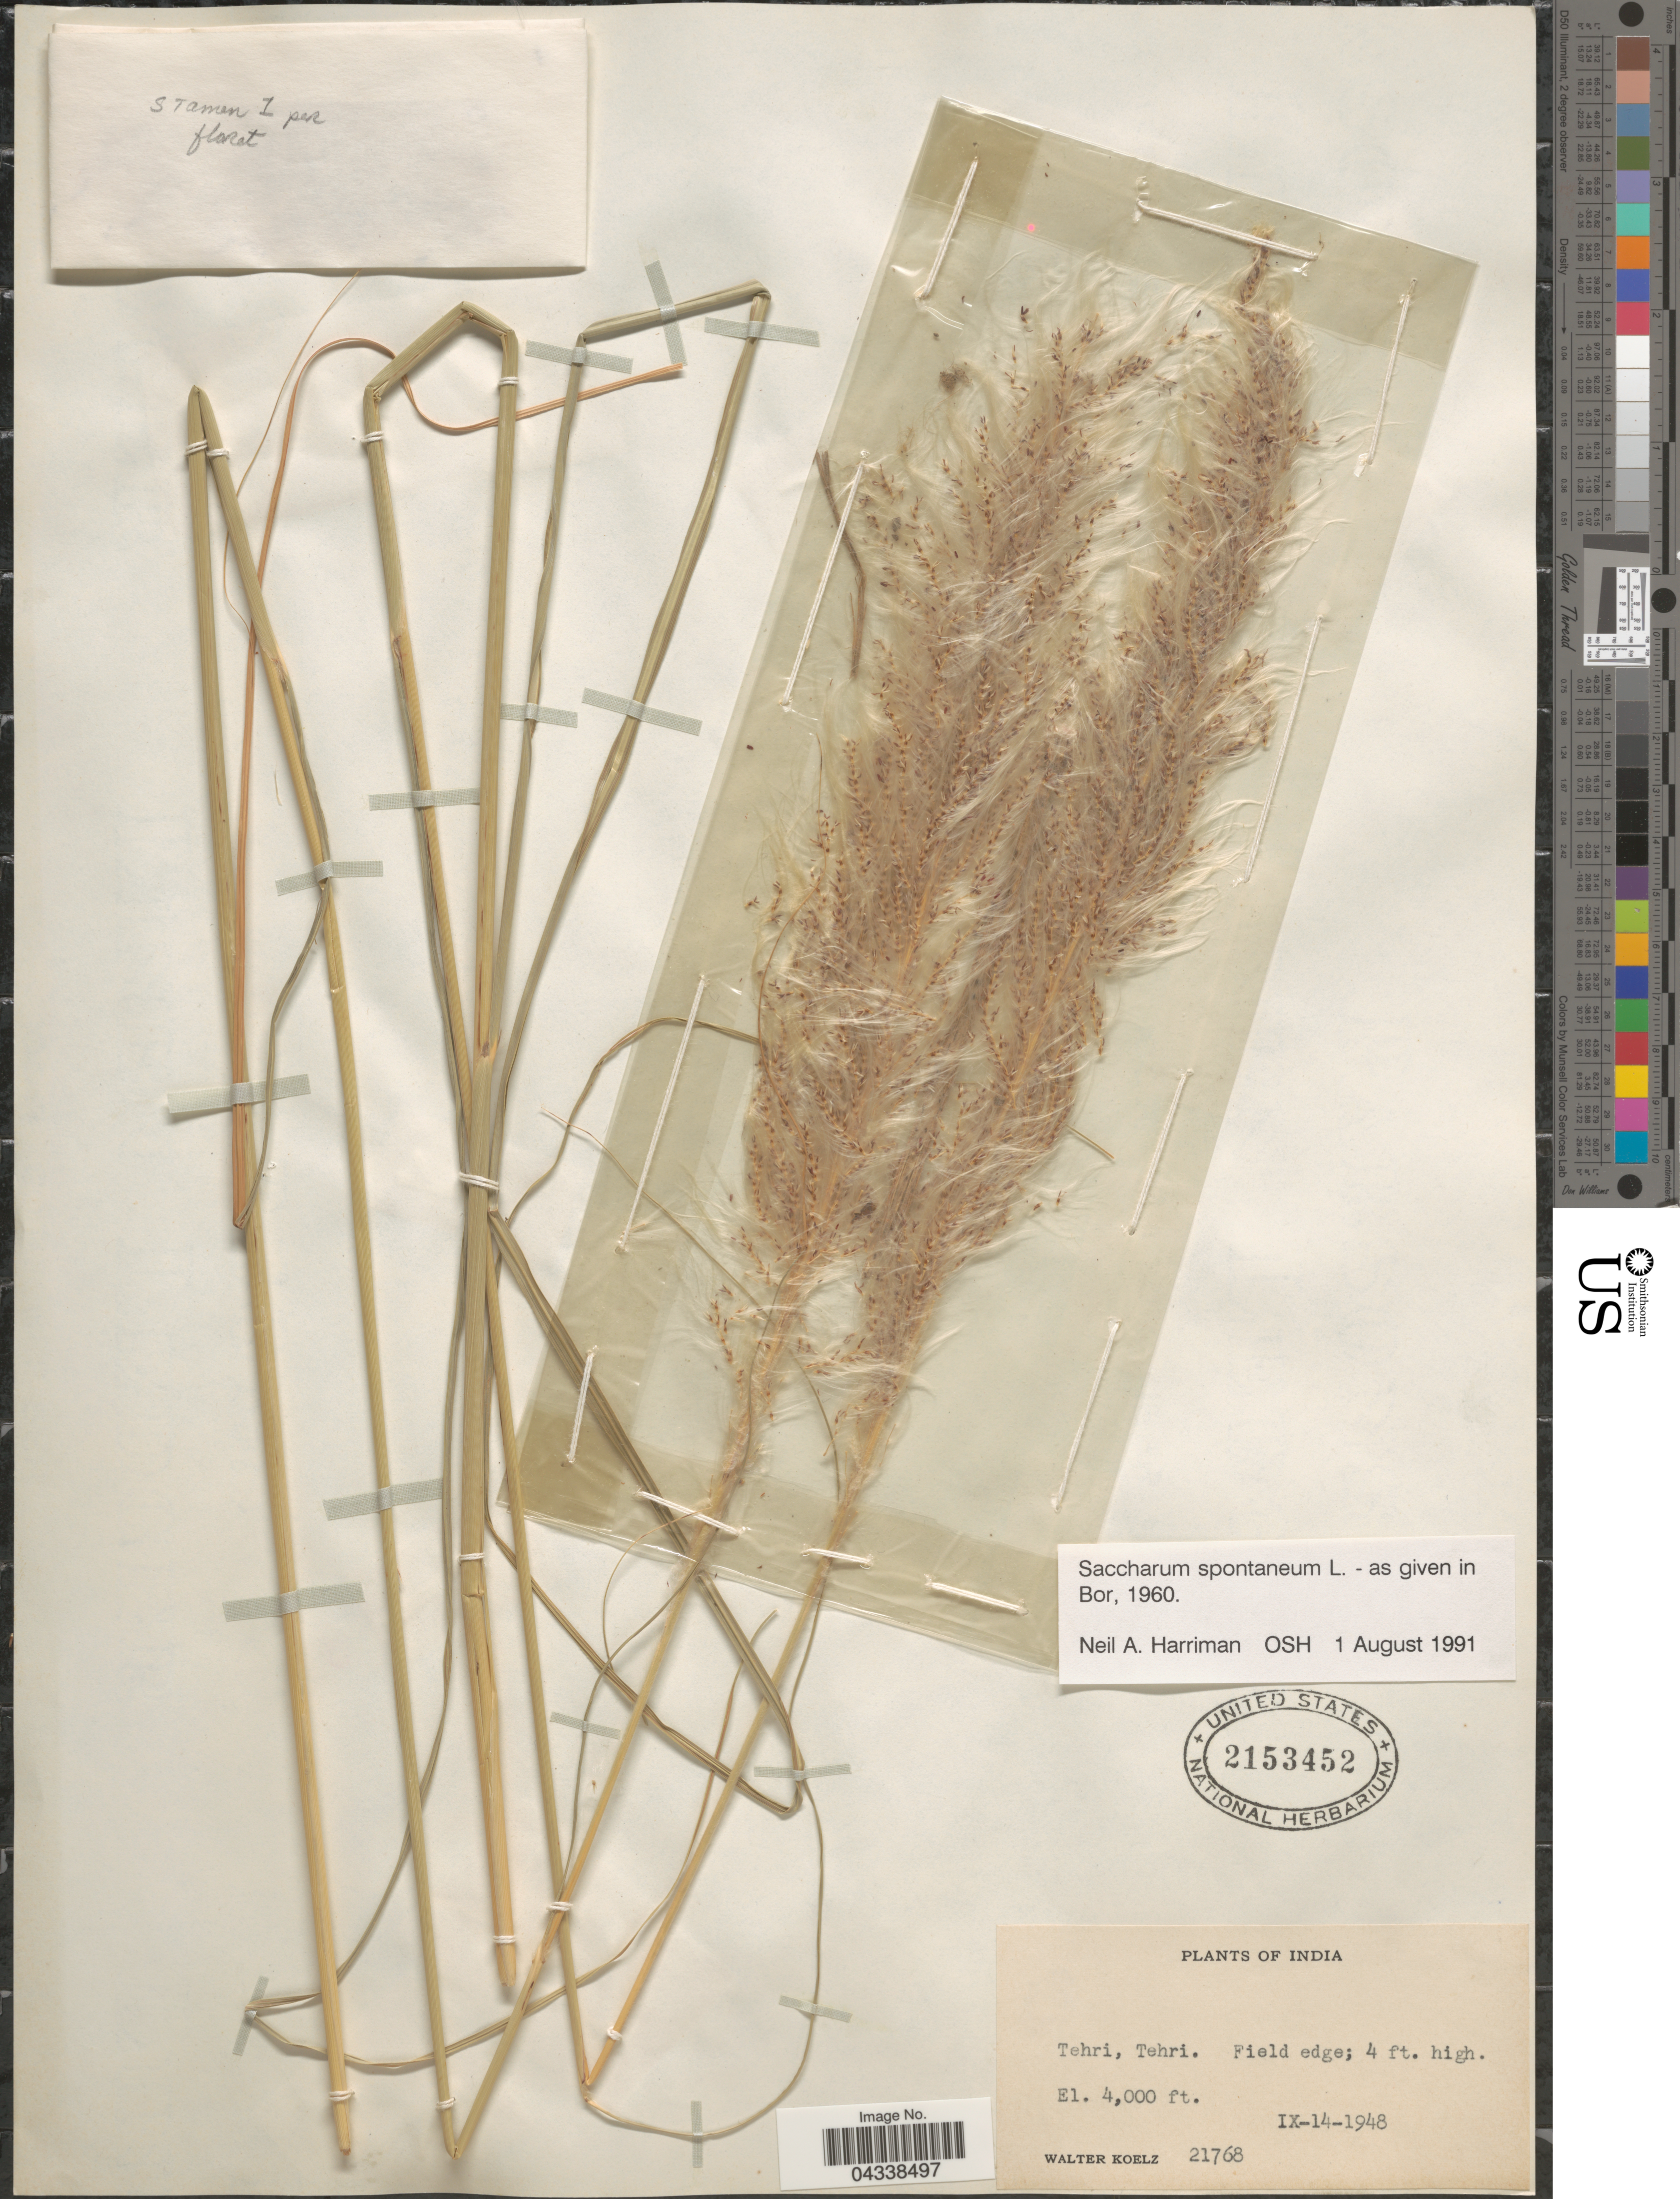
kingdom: Plantae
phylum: Tracheophyta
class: Liliopsida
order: Poales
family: Poaceae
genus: Saccharum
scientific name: Saccharum spontaneum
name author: L.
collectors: W. N. Koelz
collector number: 21768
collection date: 1948-09-14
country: India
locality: Tehri, Tehri.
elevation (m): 1219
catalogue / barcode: US 2153452